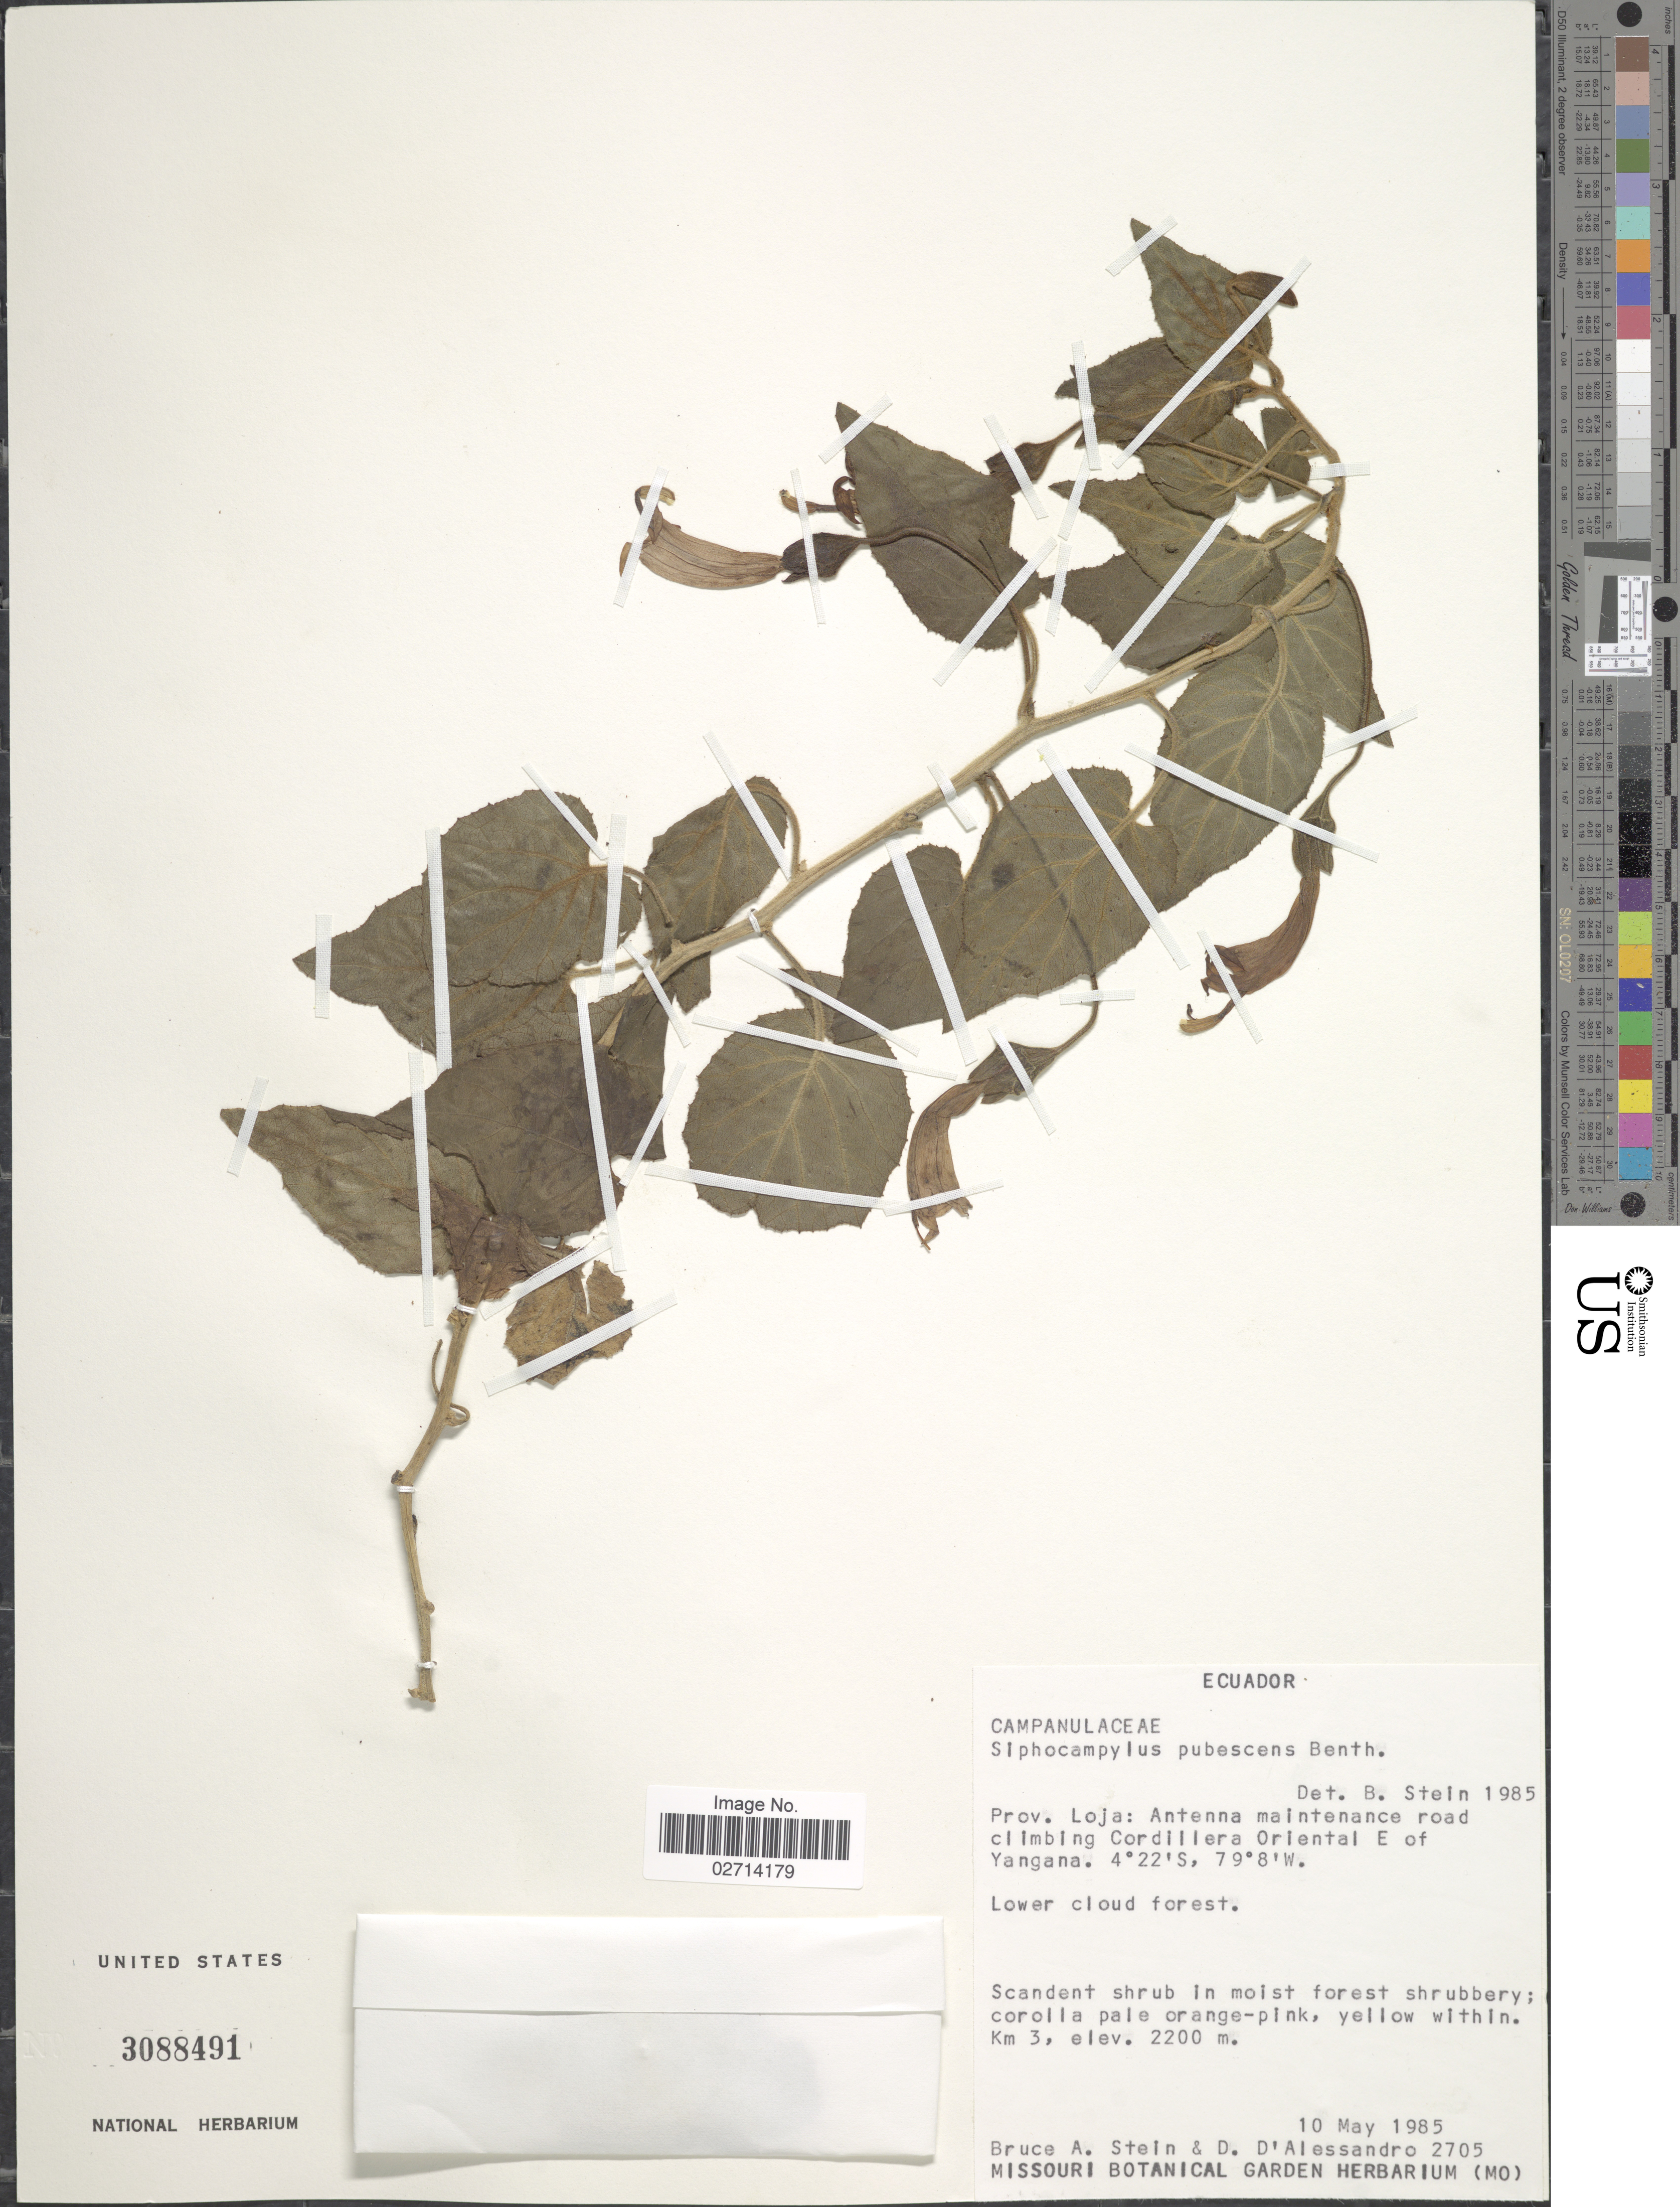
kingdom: Plantae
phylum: Tracheophyta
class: Magnoliopsida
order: Asterales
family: Campanulaceae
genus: Siphocampylus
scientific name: Siphocampylus humboldtianus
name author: A. DC.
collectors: B. A. Stein & D. D'alessandro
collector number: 2705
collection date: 1985-05-10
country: Ecuador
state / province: Loja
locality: Antenna maintenance road climbing Cordillera Oriental E of Yangana.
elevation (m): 2200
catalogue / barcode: US 3088491